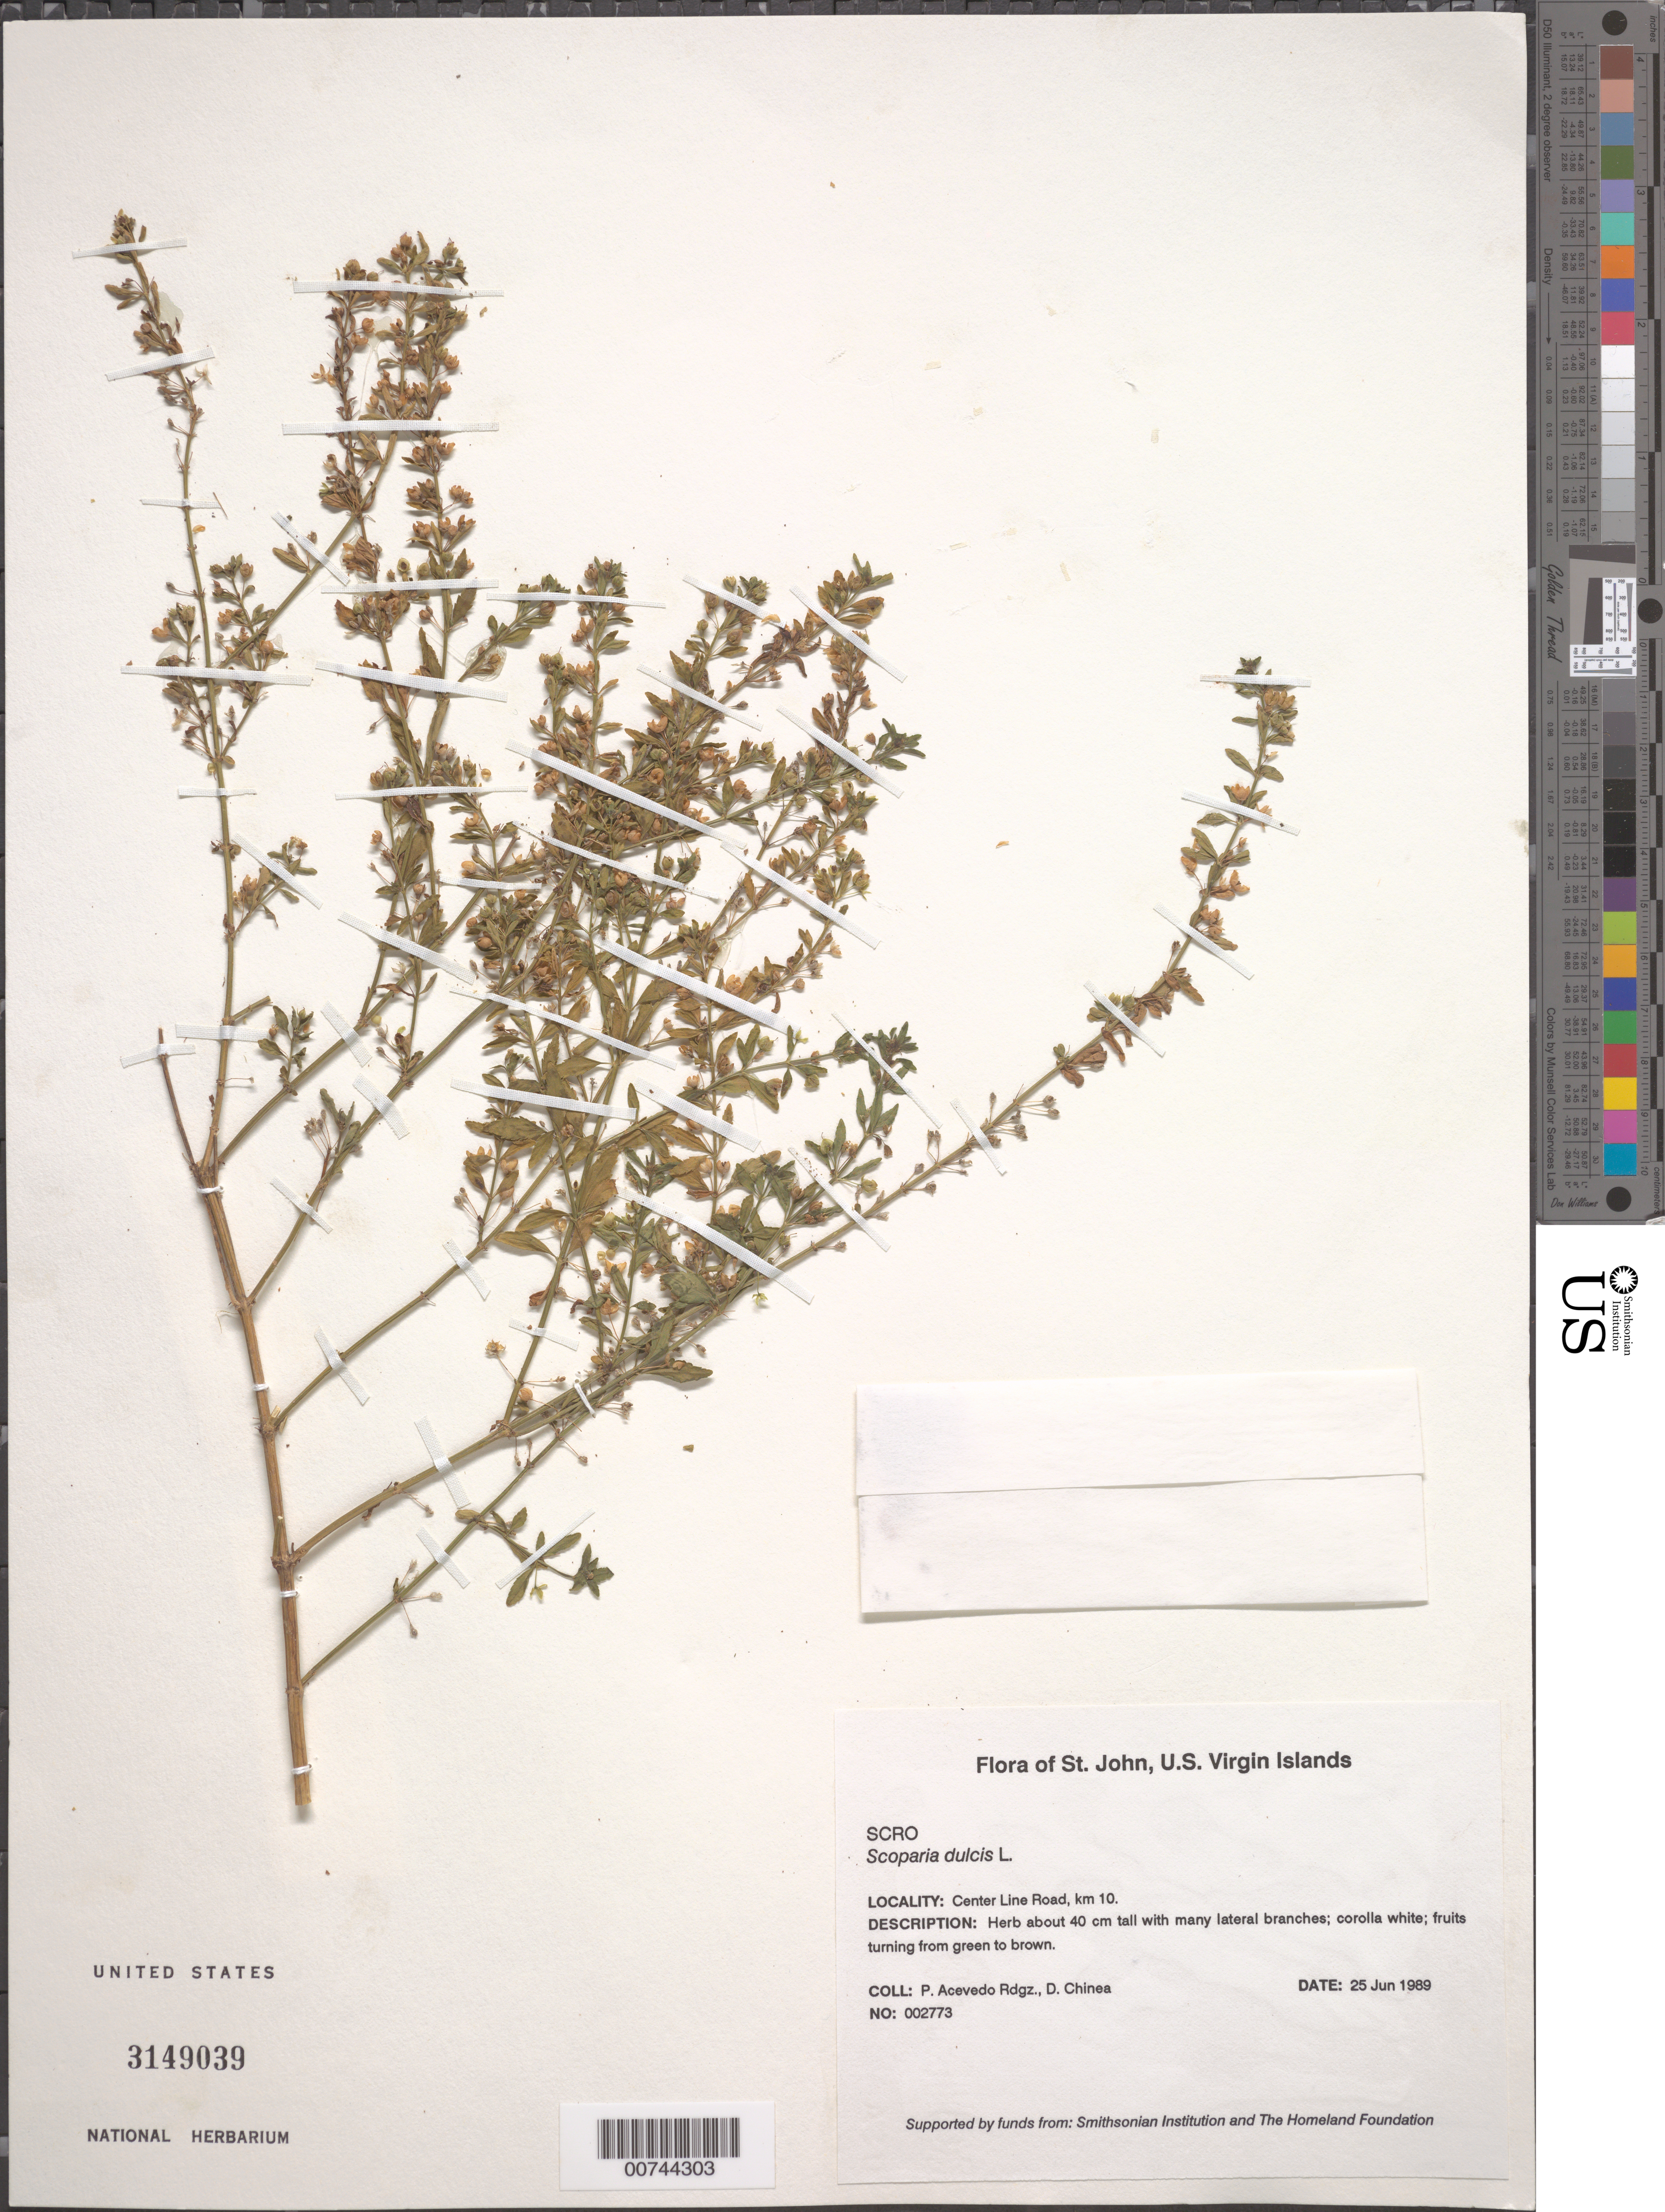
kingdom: Plantae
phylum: Tracheophyta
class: Magnoliopsida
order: Lamiales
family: Plantaginaceae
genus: Scoparia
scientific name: Scoparia dulcis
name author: L.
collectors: P. Acevedo-Rodr. & D. Chinea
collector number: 2773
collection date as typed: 25 Jun 1989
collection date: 1989-06-25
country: U.S. Virgin Islands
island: St. John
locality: Center Line Road, km 10.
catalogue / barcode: US 3149039